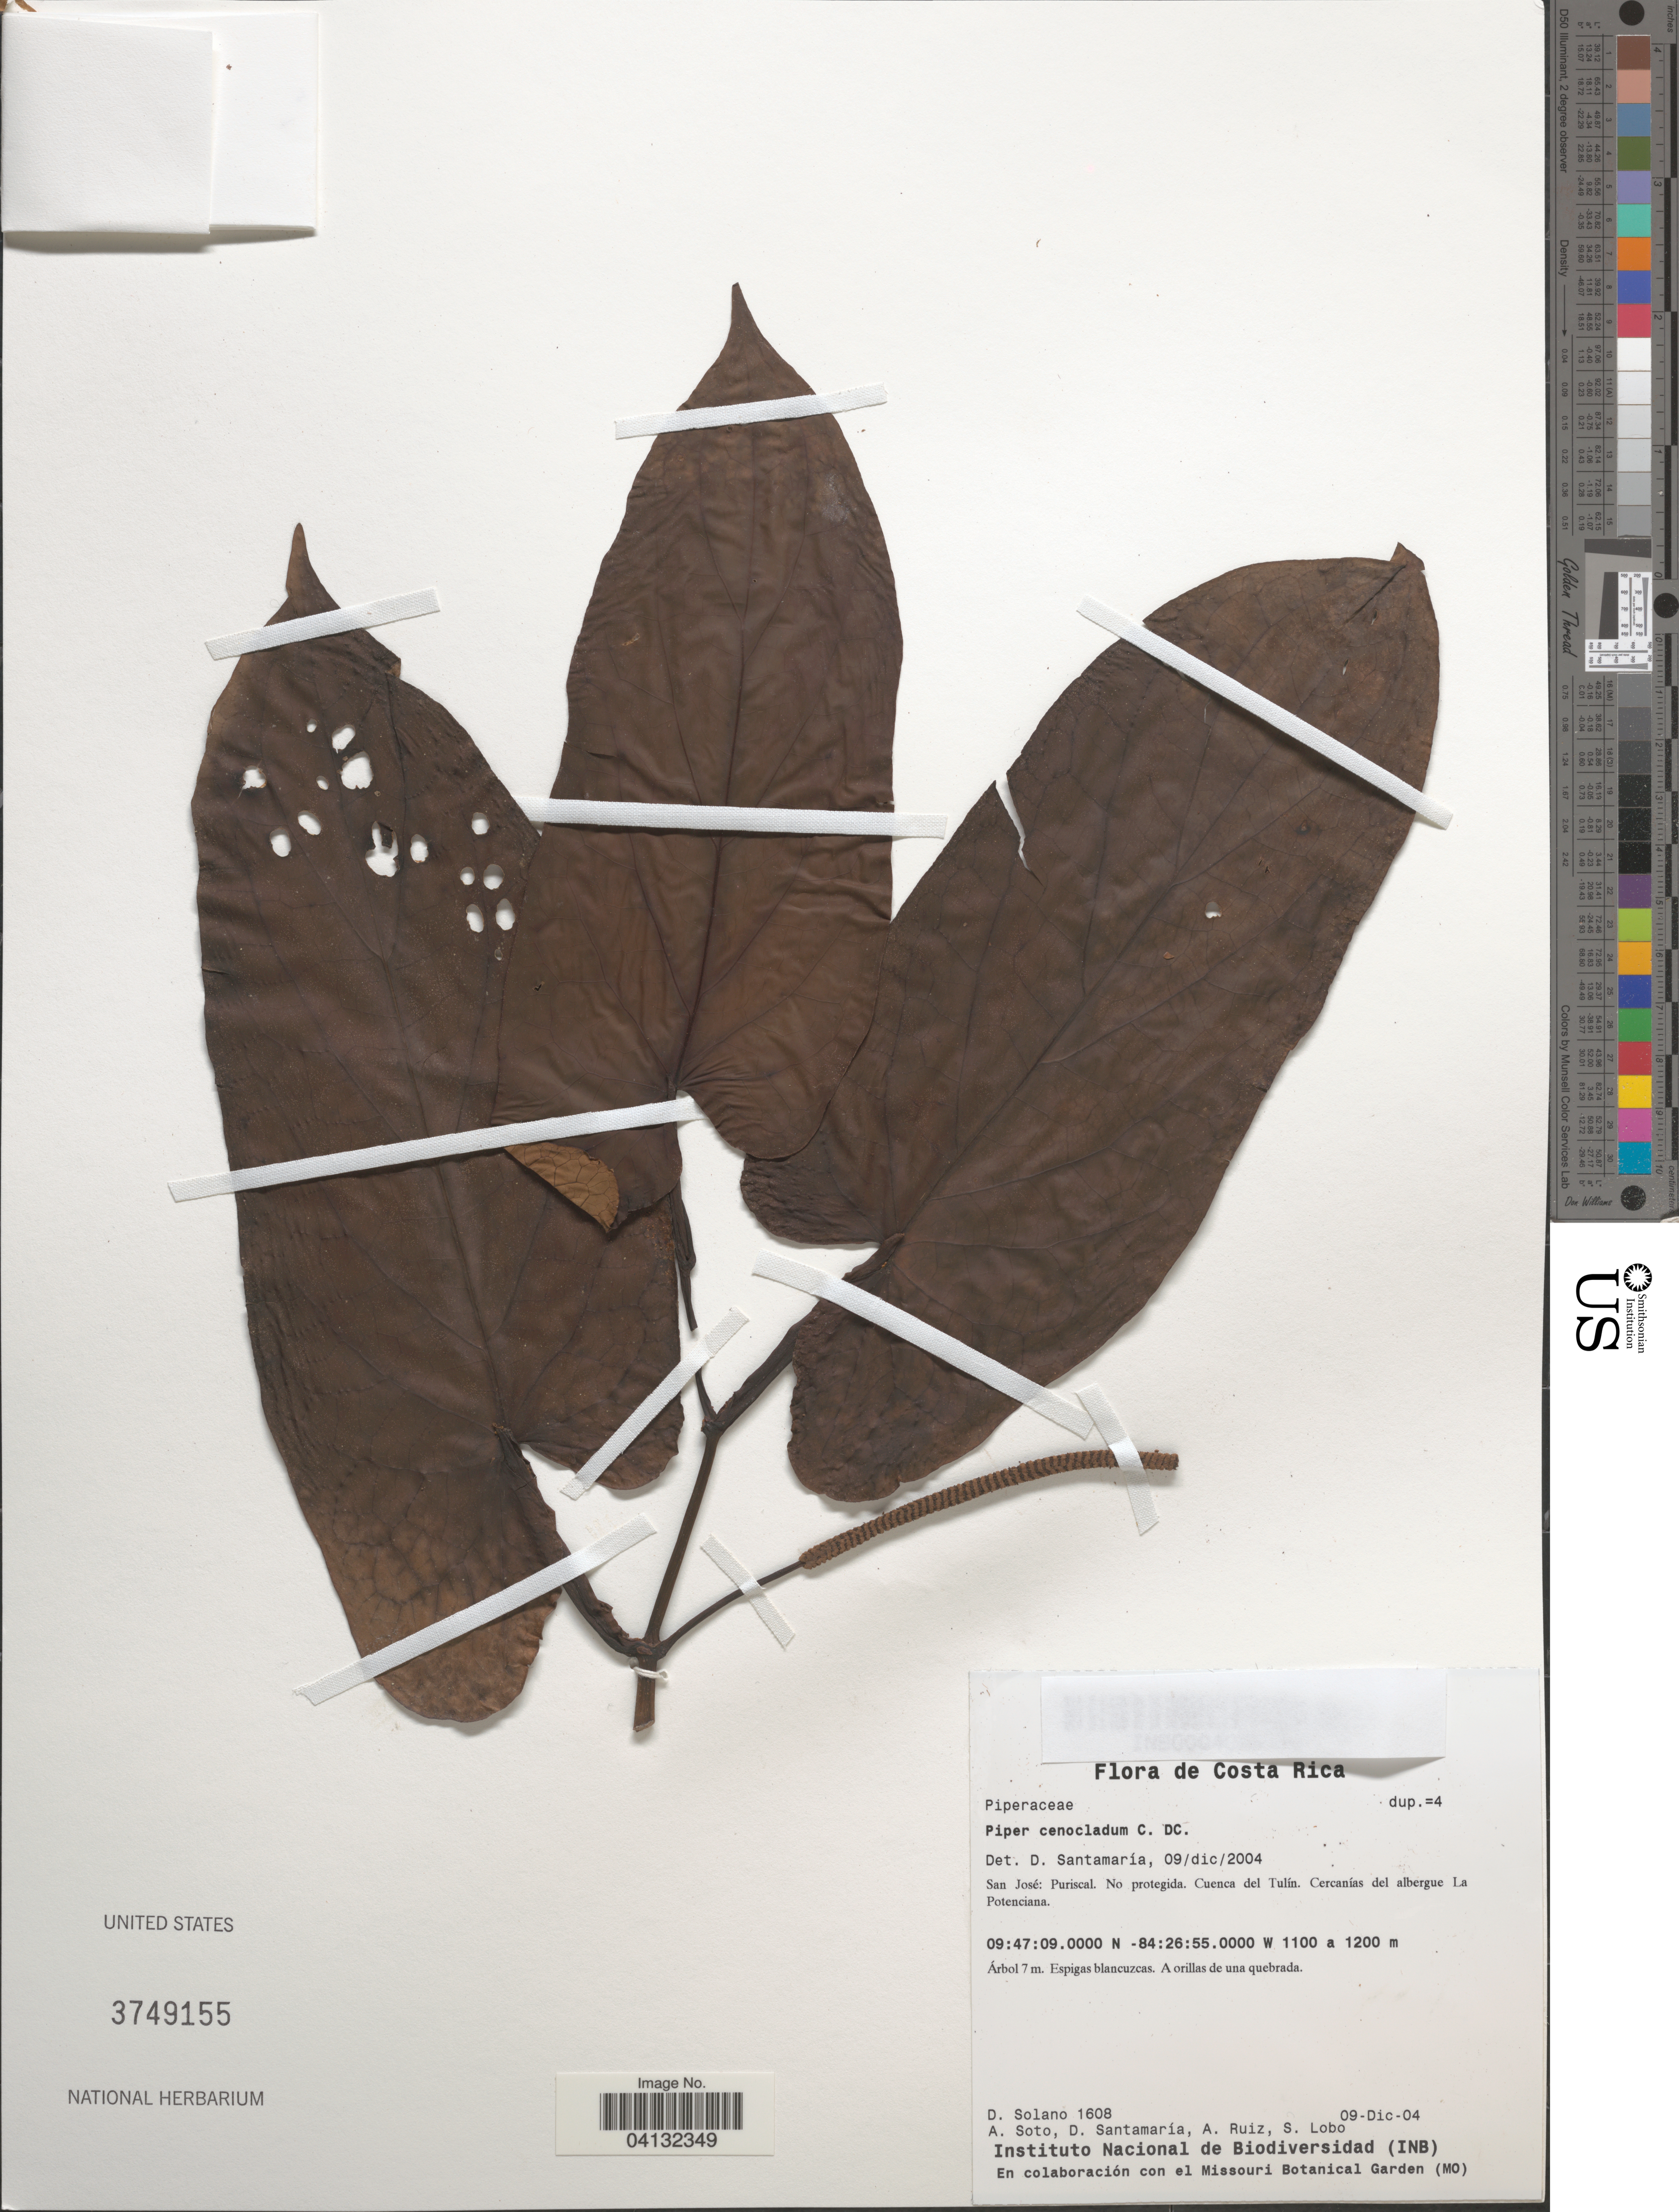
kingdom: Plantae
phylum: Tracheophyta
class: Magnoliopsida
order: Piperales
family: Piperaceae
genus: Piper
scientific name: Piper cenocladum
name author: C. DC. in Pittier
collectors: D. Solano, A. Soto, D. Santamaria, A. Ruiz & S. Lobo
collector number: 1608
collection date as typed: Transcribed d/m/y: 9/12/4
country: Costa Rica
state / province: San José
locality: Puriscal. No protegida. Cuenca del Tulín. Cercanías del albergue La Potenciana.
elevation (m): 1100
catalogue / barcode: US 3749155